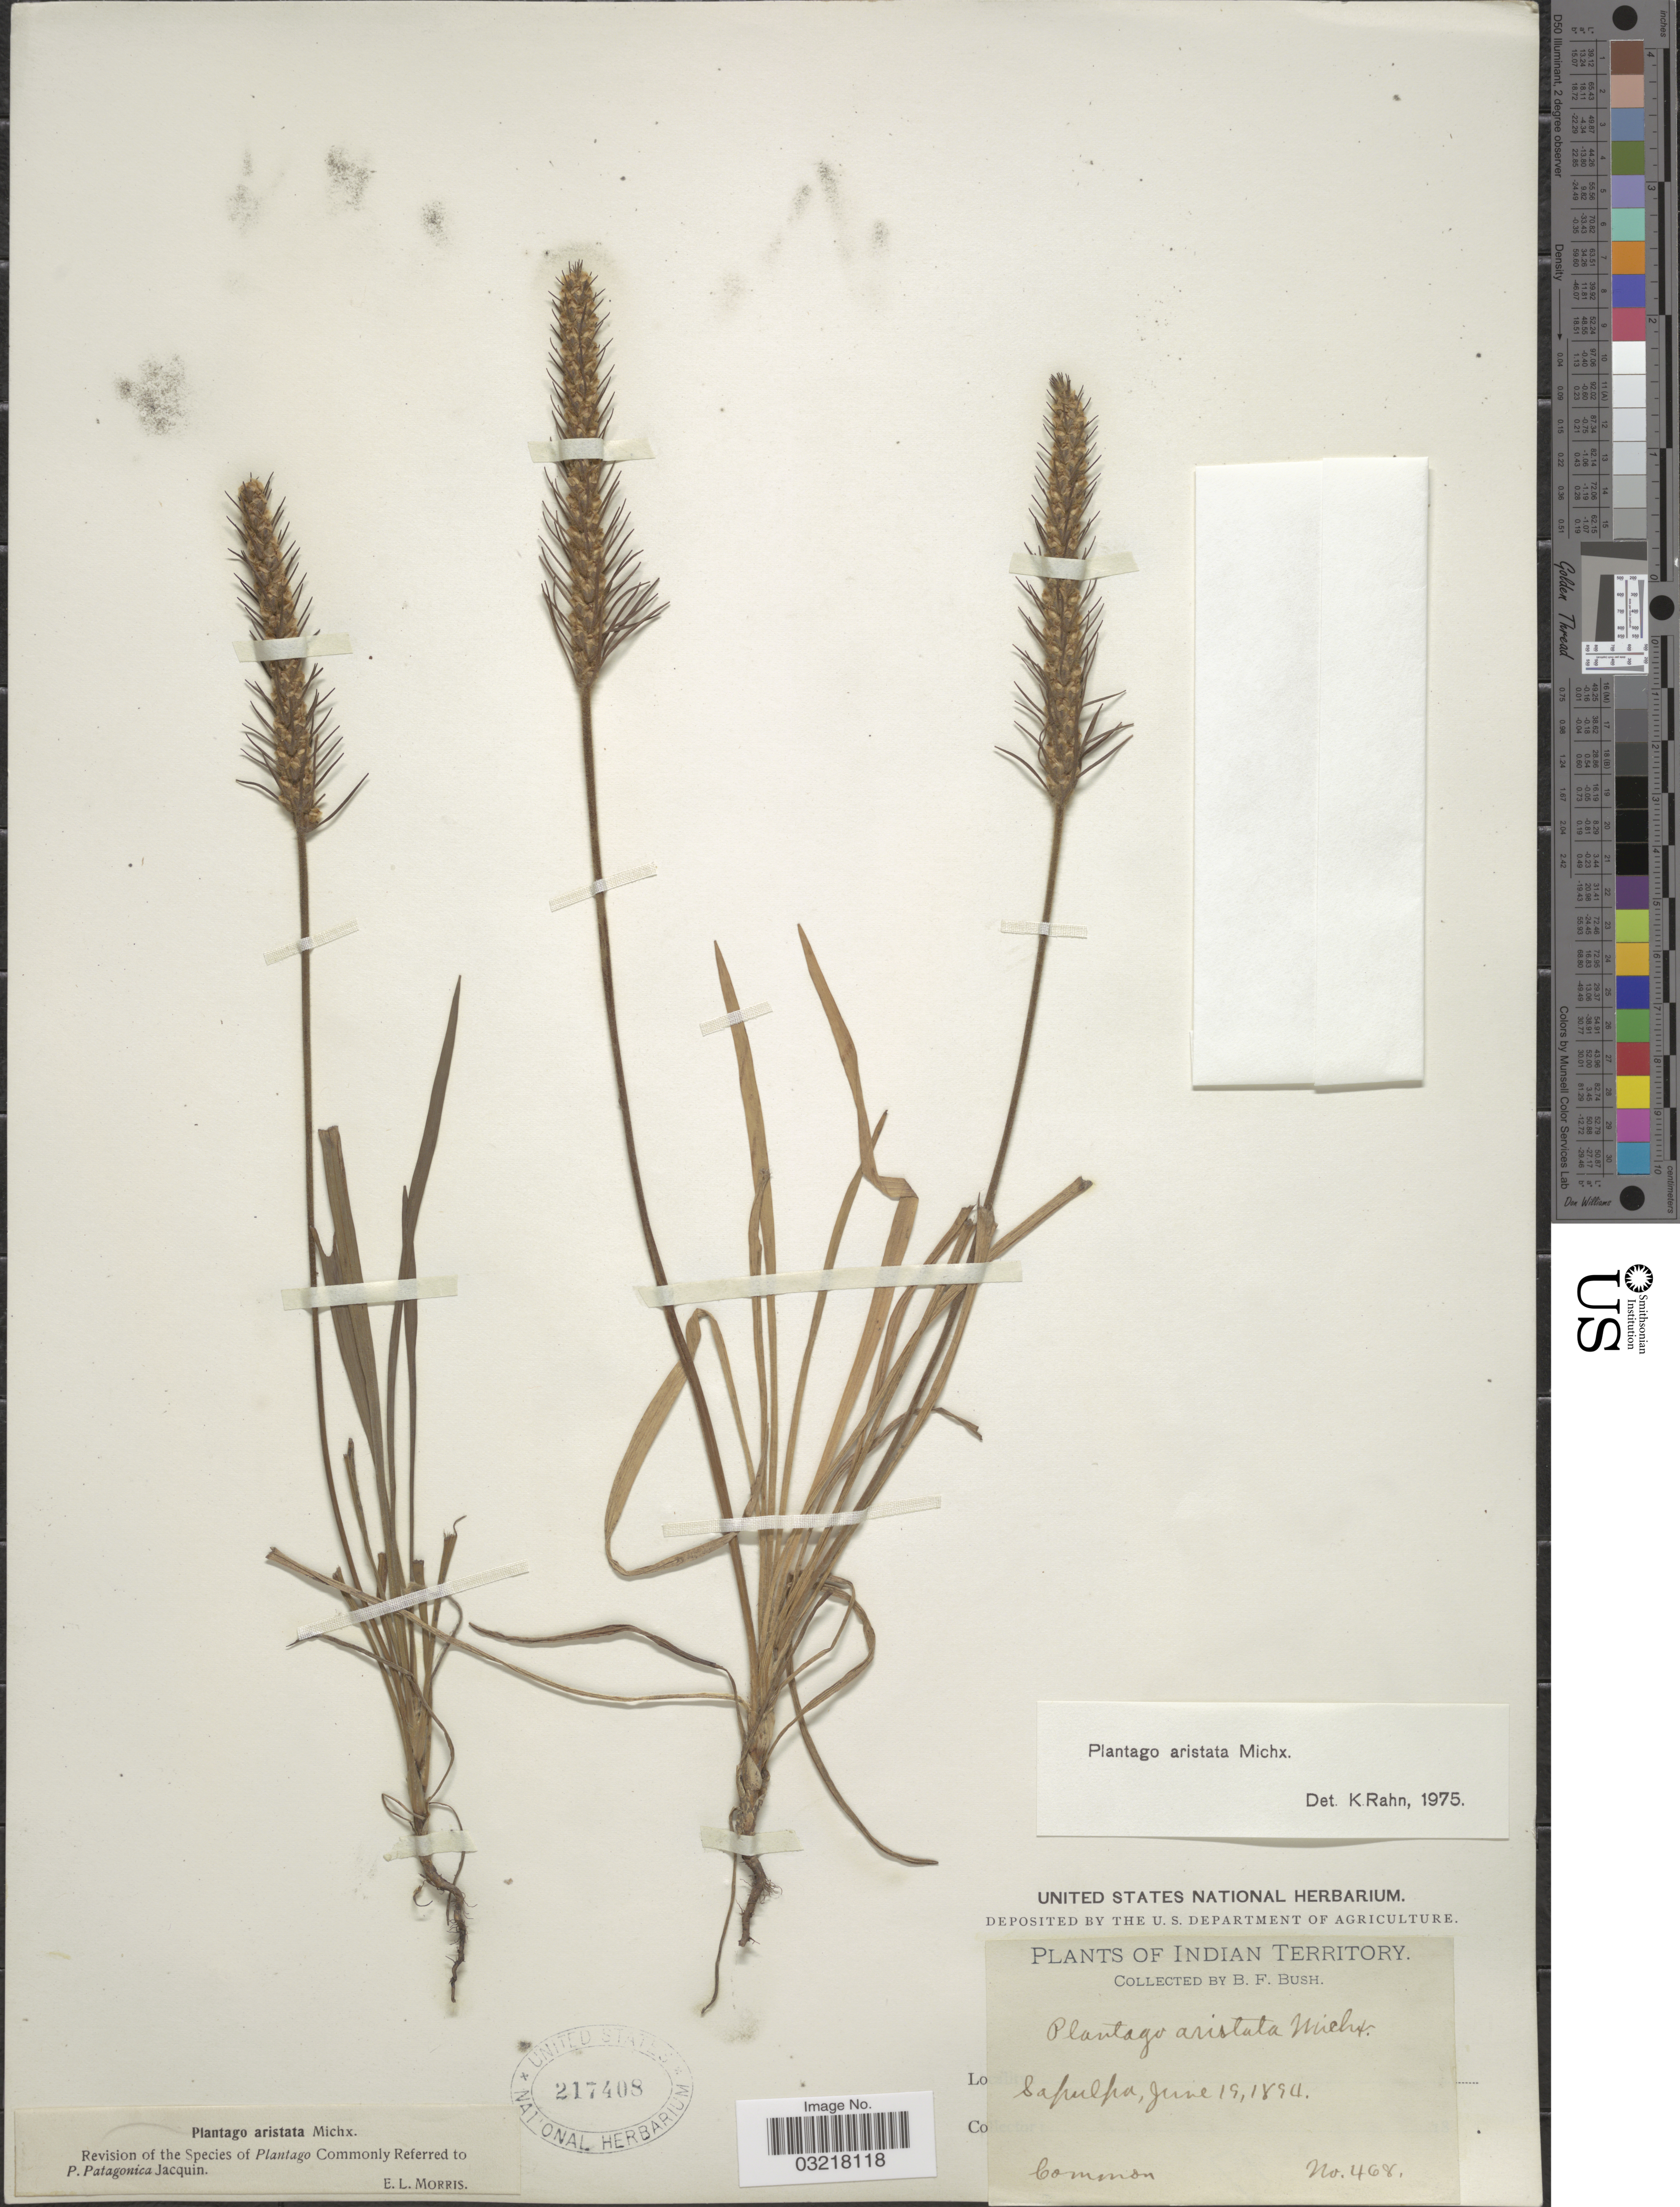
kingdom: Plantae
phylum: Tracheophyta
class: Magnoliopsida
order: Lamiales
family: Plantaginaceae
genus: Plantago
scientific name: Plantago aristata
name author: Michx.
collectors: B. F. Bush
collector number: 468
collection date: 1894-06-19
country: United States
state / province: Oklahoma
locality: Indian Territory. Sapulpa.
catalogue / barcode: US 217408